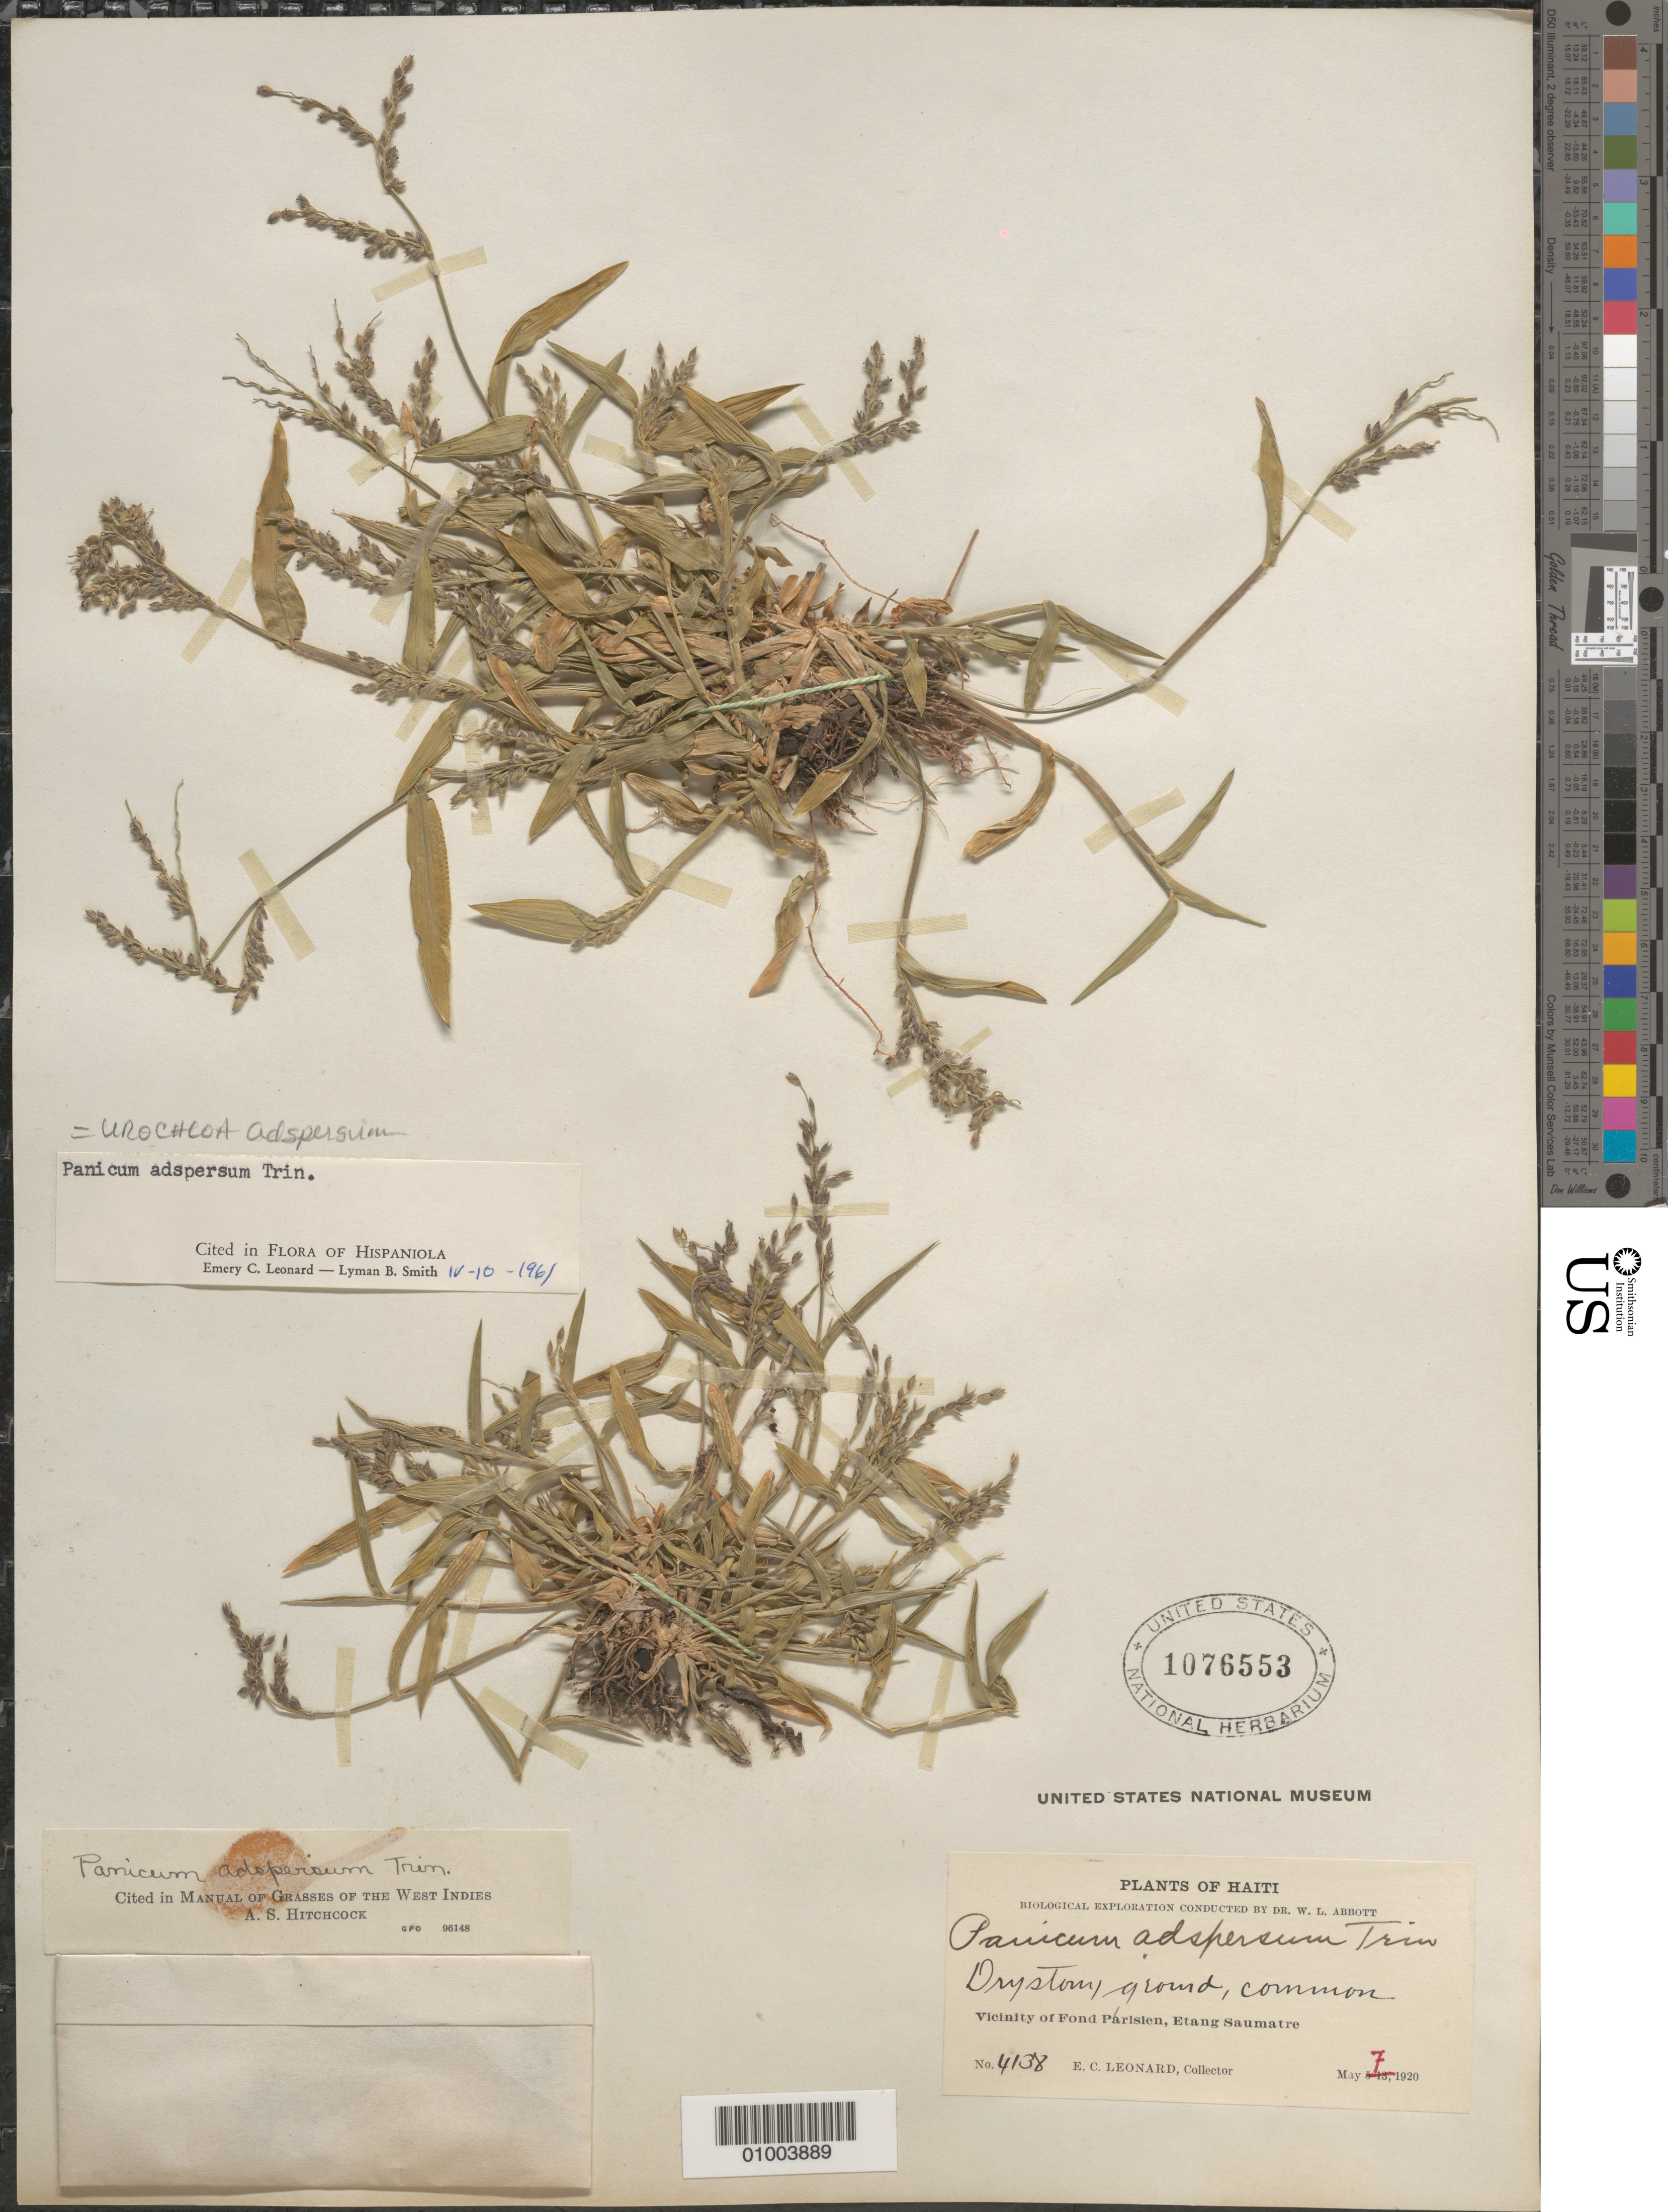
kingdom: Plantae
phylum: Tracheophyta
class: Liliopsida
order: Poales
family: Poaceae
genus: Urochloa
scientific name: Urochloa adspersa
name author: (Trin.) R.D. Webster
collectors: E. C. Leonard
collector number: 4138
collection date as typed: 07 May 1920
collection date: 1920-05-07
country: Haiti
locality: Vicinity of Fond Parisien, Etang Saumatre. Drystony ground, common.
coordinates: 0 N, 0 E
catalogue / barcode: US 1076553